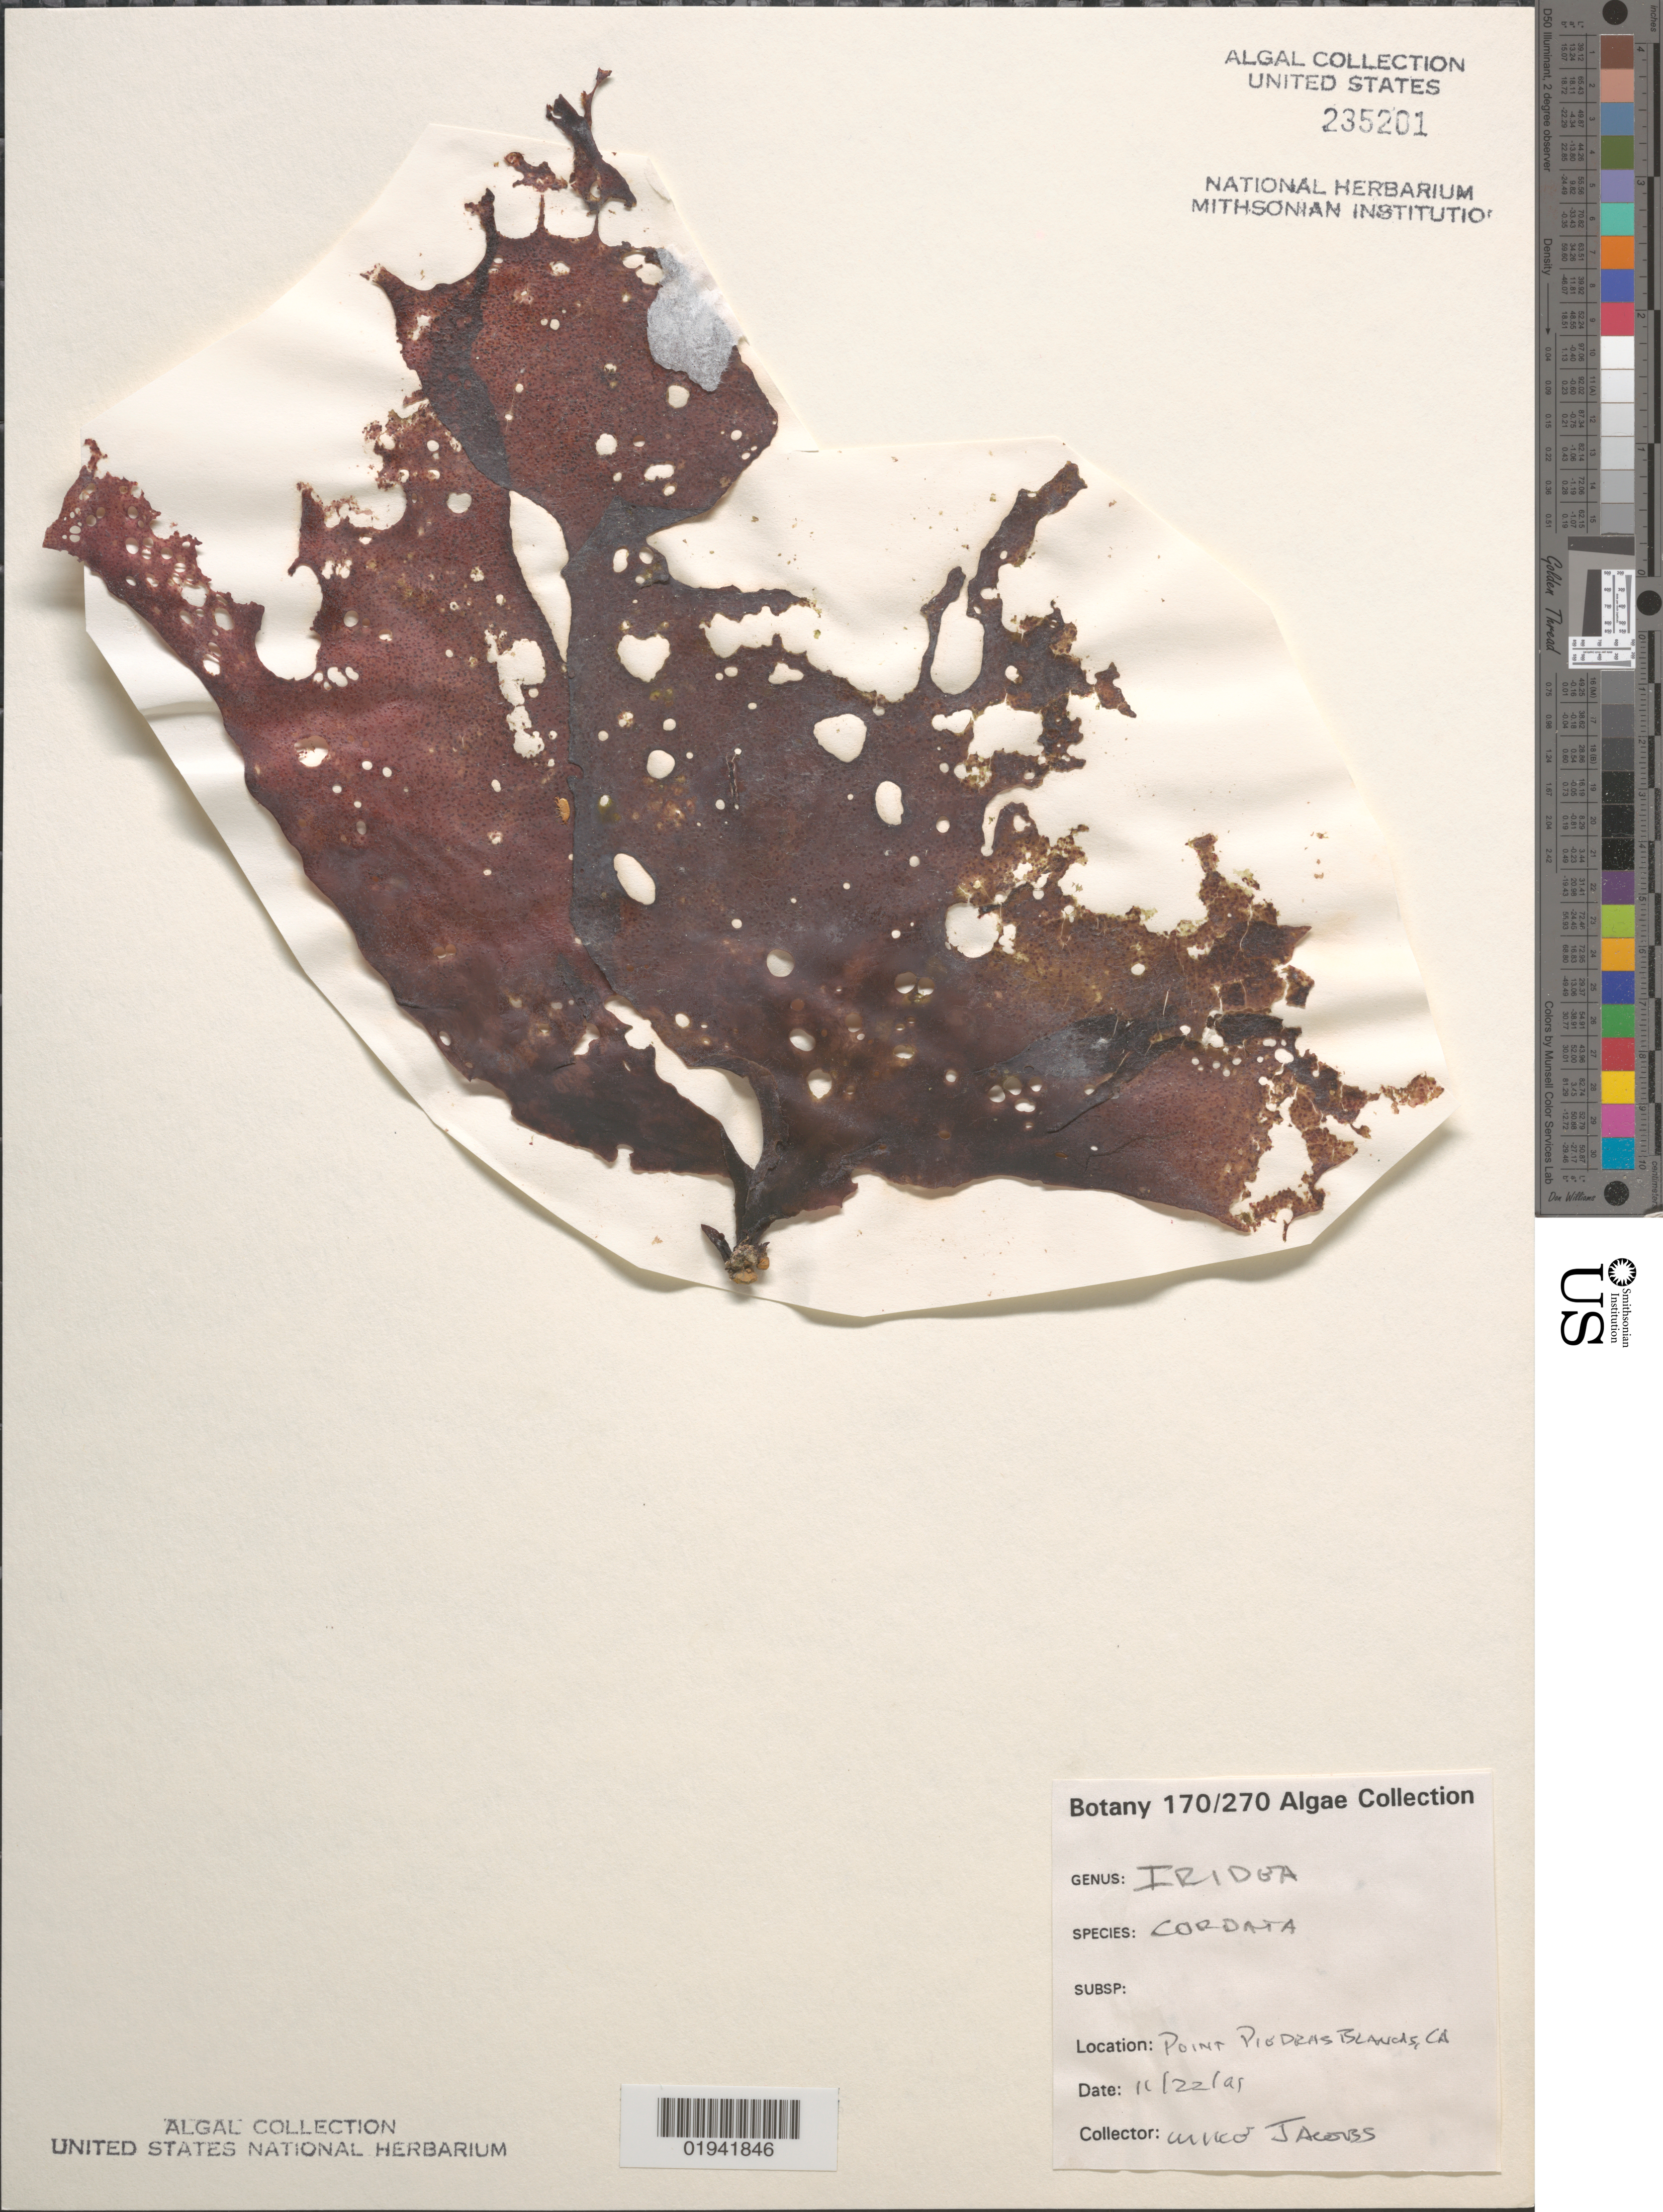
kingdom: Plantae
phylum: Rhodophyta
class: Florideophyceae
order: Gigartinales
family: Gigartinaceae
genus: Iridaea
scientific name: Iridaea cordata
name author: (Turner) Bory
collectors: M. Jacobs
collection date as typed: Transcribed d/m/y: 22/11/95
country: United States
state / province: California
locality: Point Piedras Blancas.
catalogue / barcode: US 235201